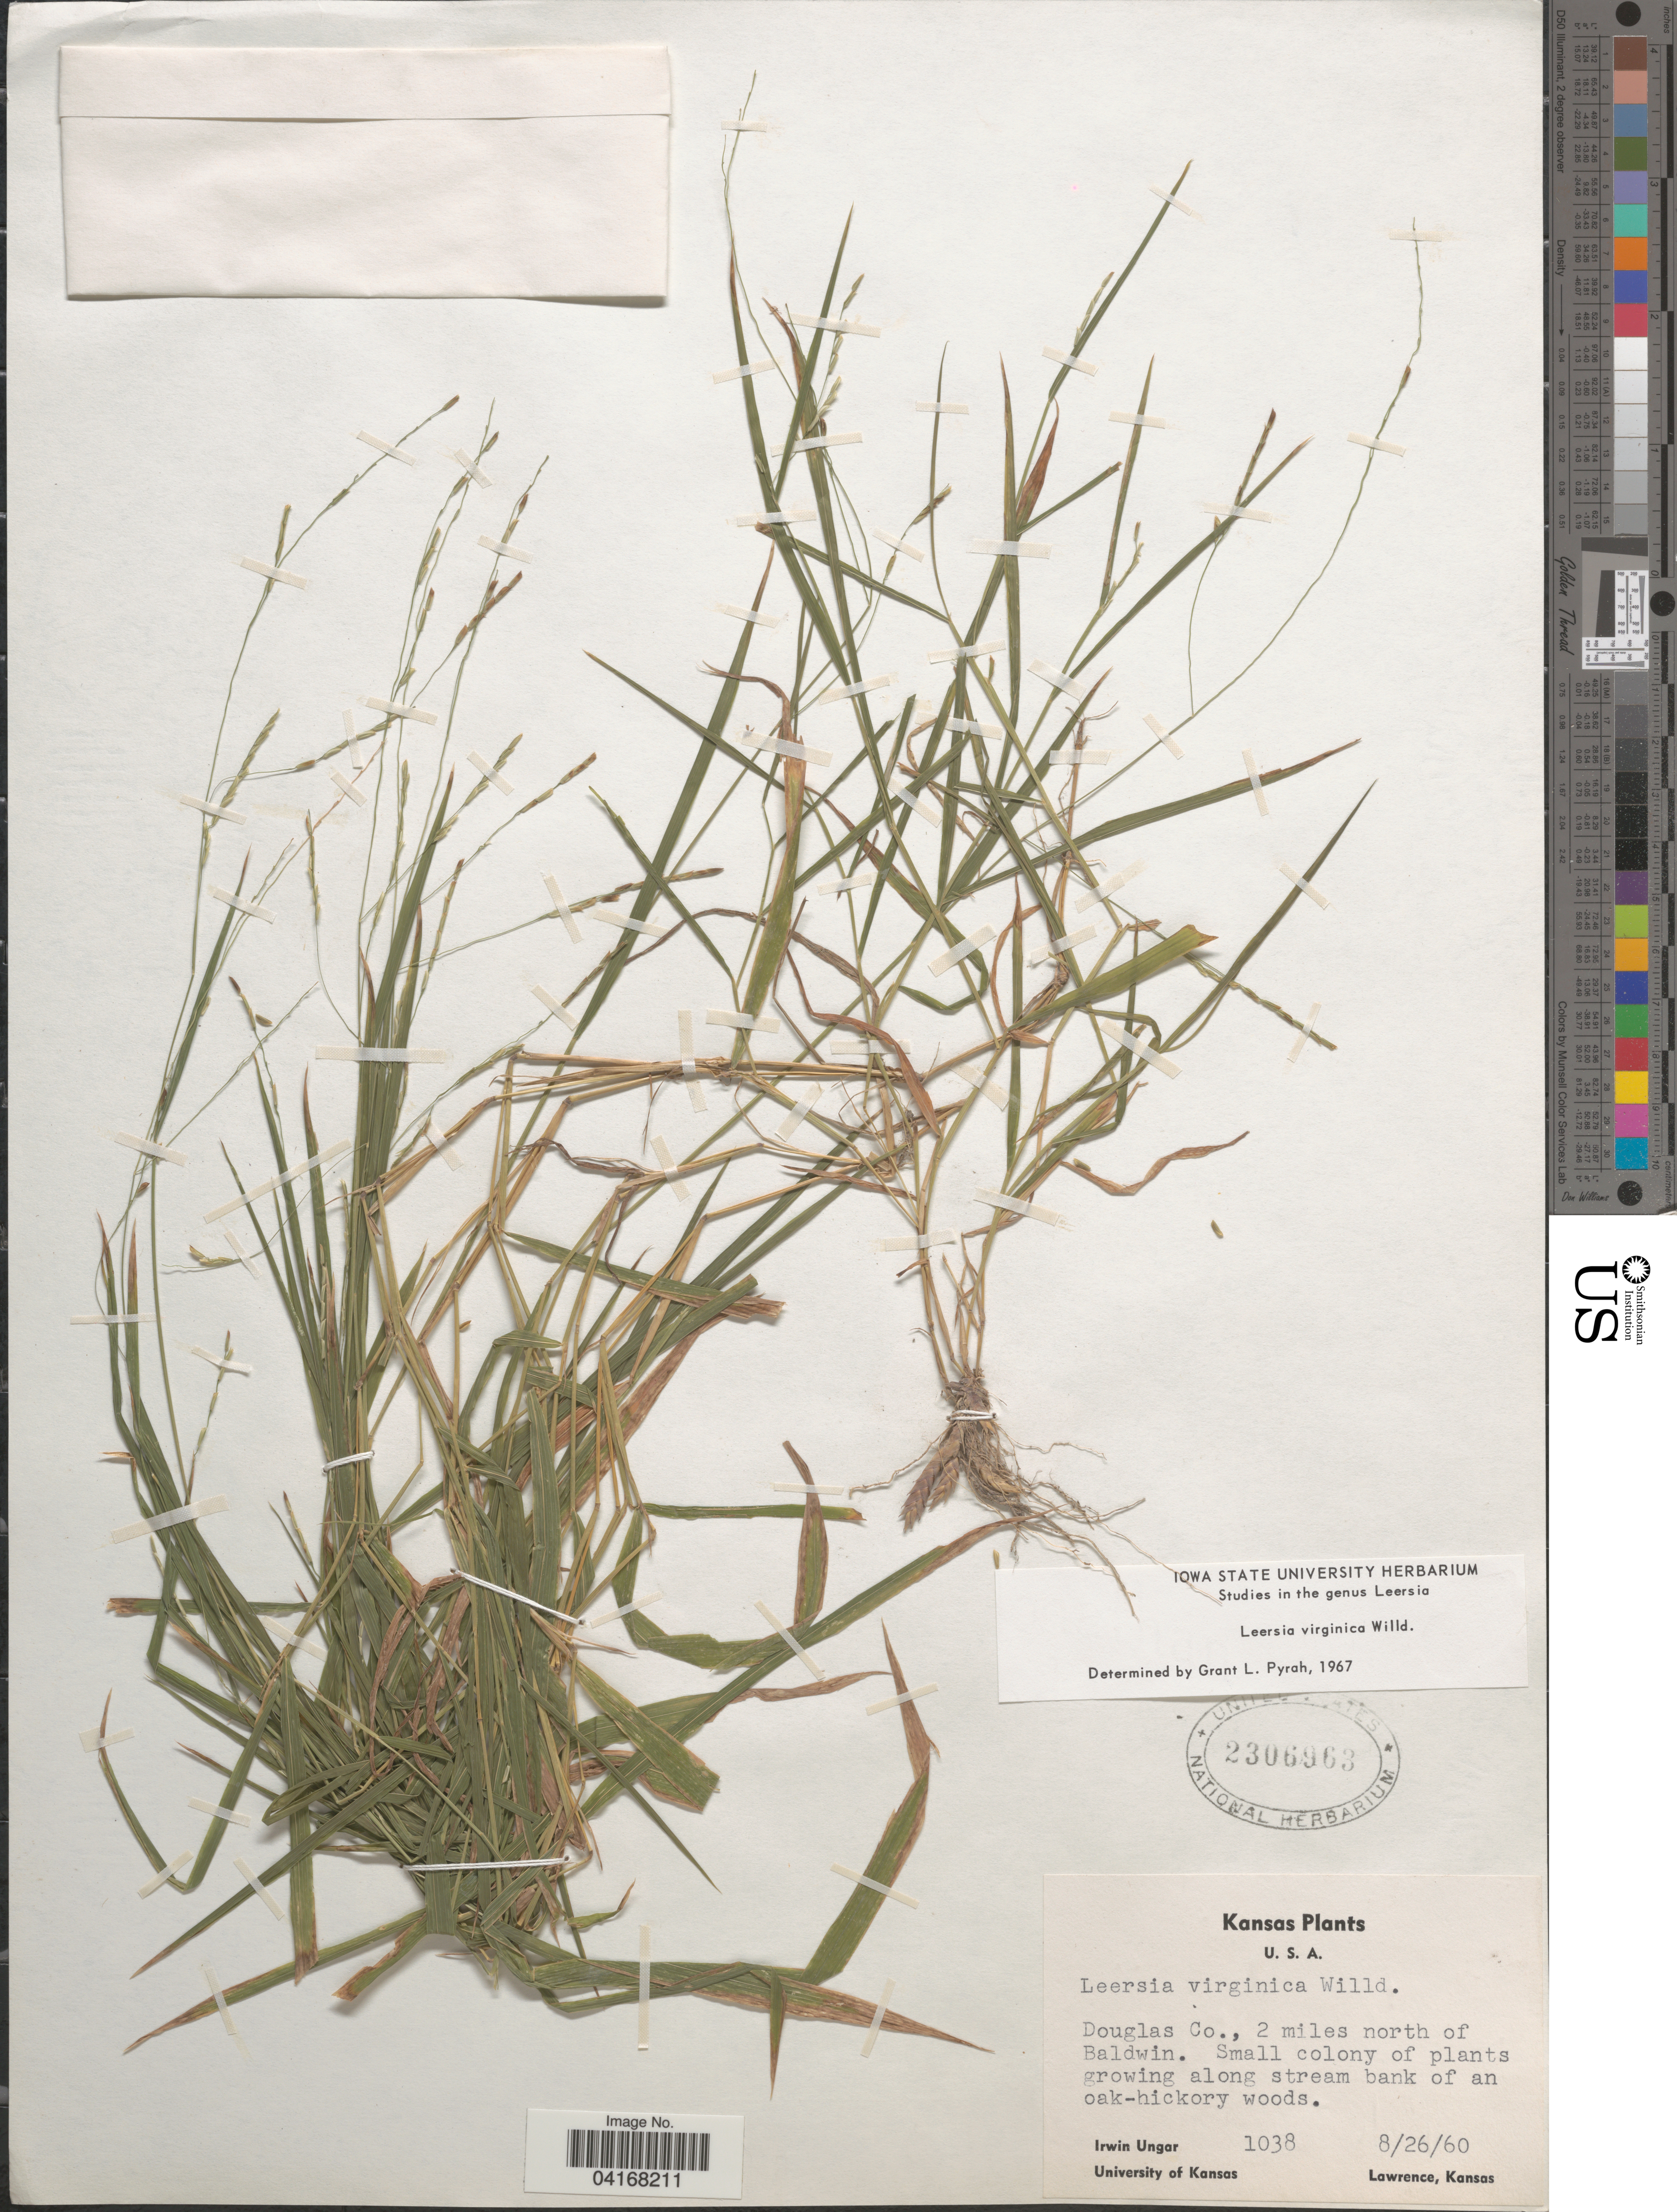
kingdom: Plantae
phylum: Tracheophyta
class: Liliopsida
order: Poales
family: Poaceae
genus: Leersia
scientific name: Leersia virginica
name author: Willd.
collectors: I. Ungar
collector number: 1038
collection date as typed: Transcribed d/m/y: 26/8/60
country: United States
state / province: Kansas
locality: Douglas Co., 2 miles north of Baldwin.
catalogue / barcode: US 2306963